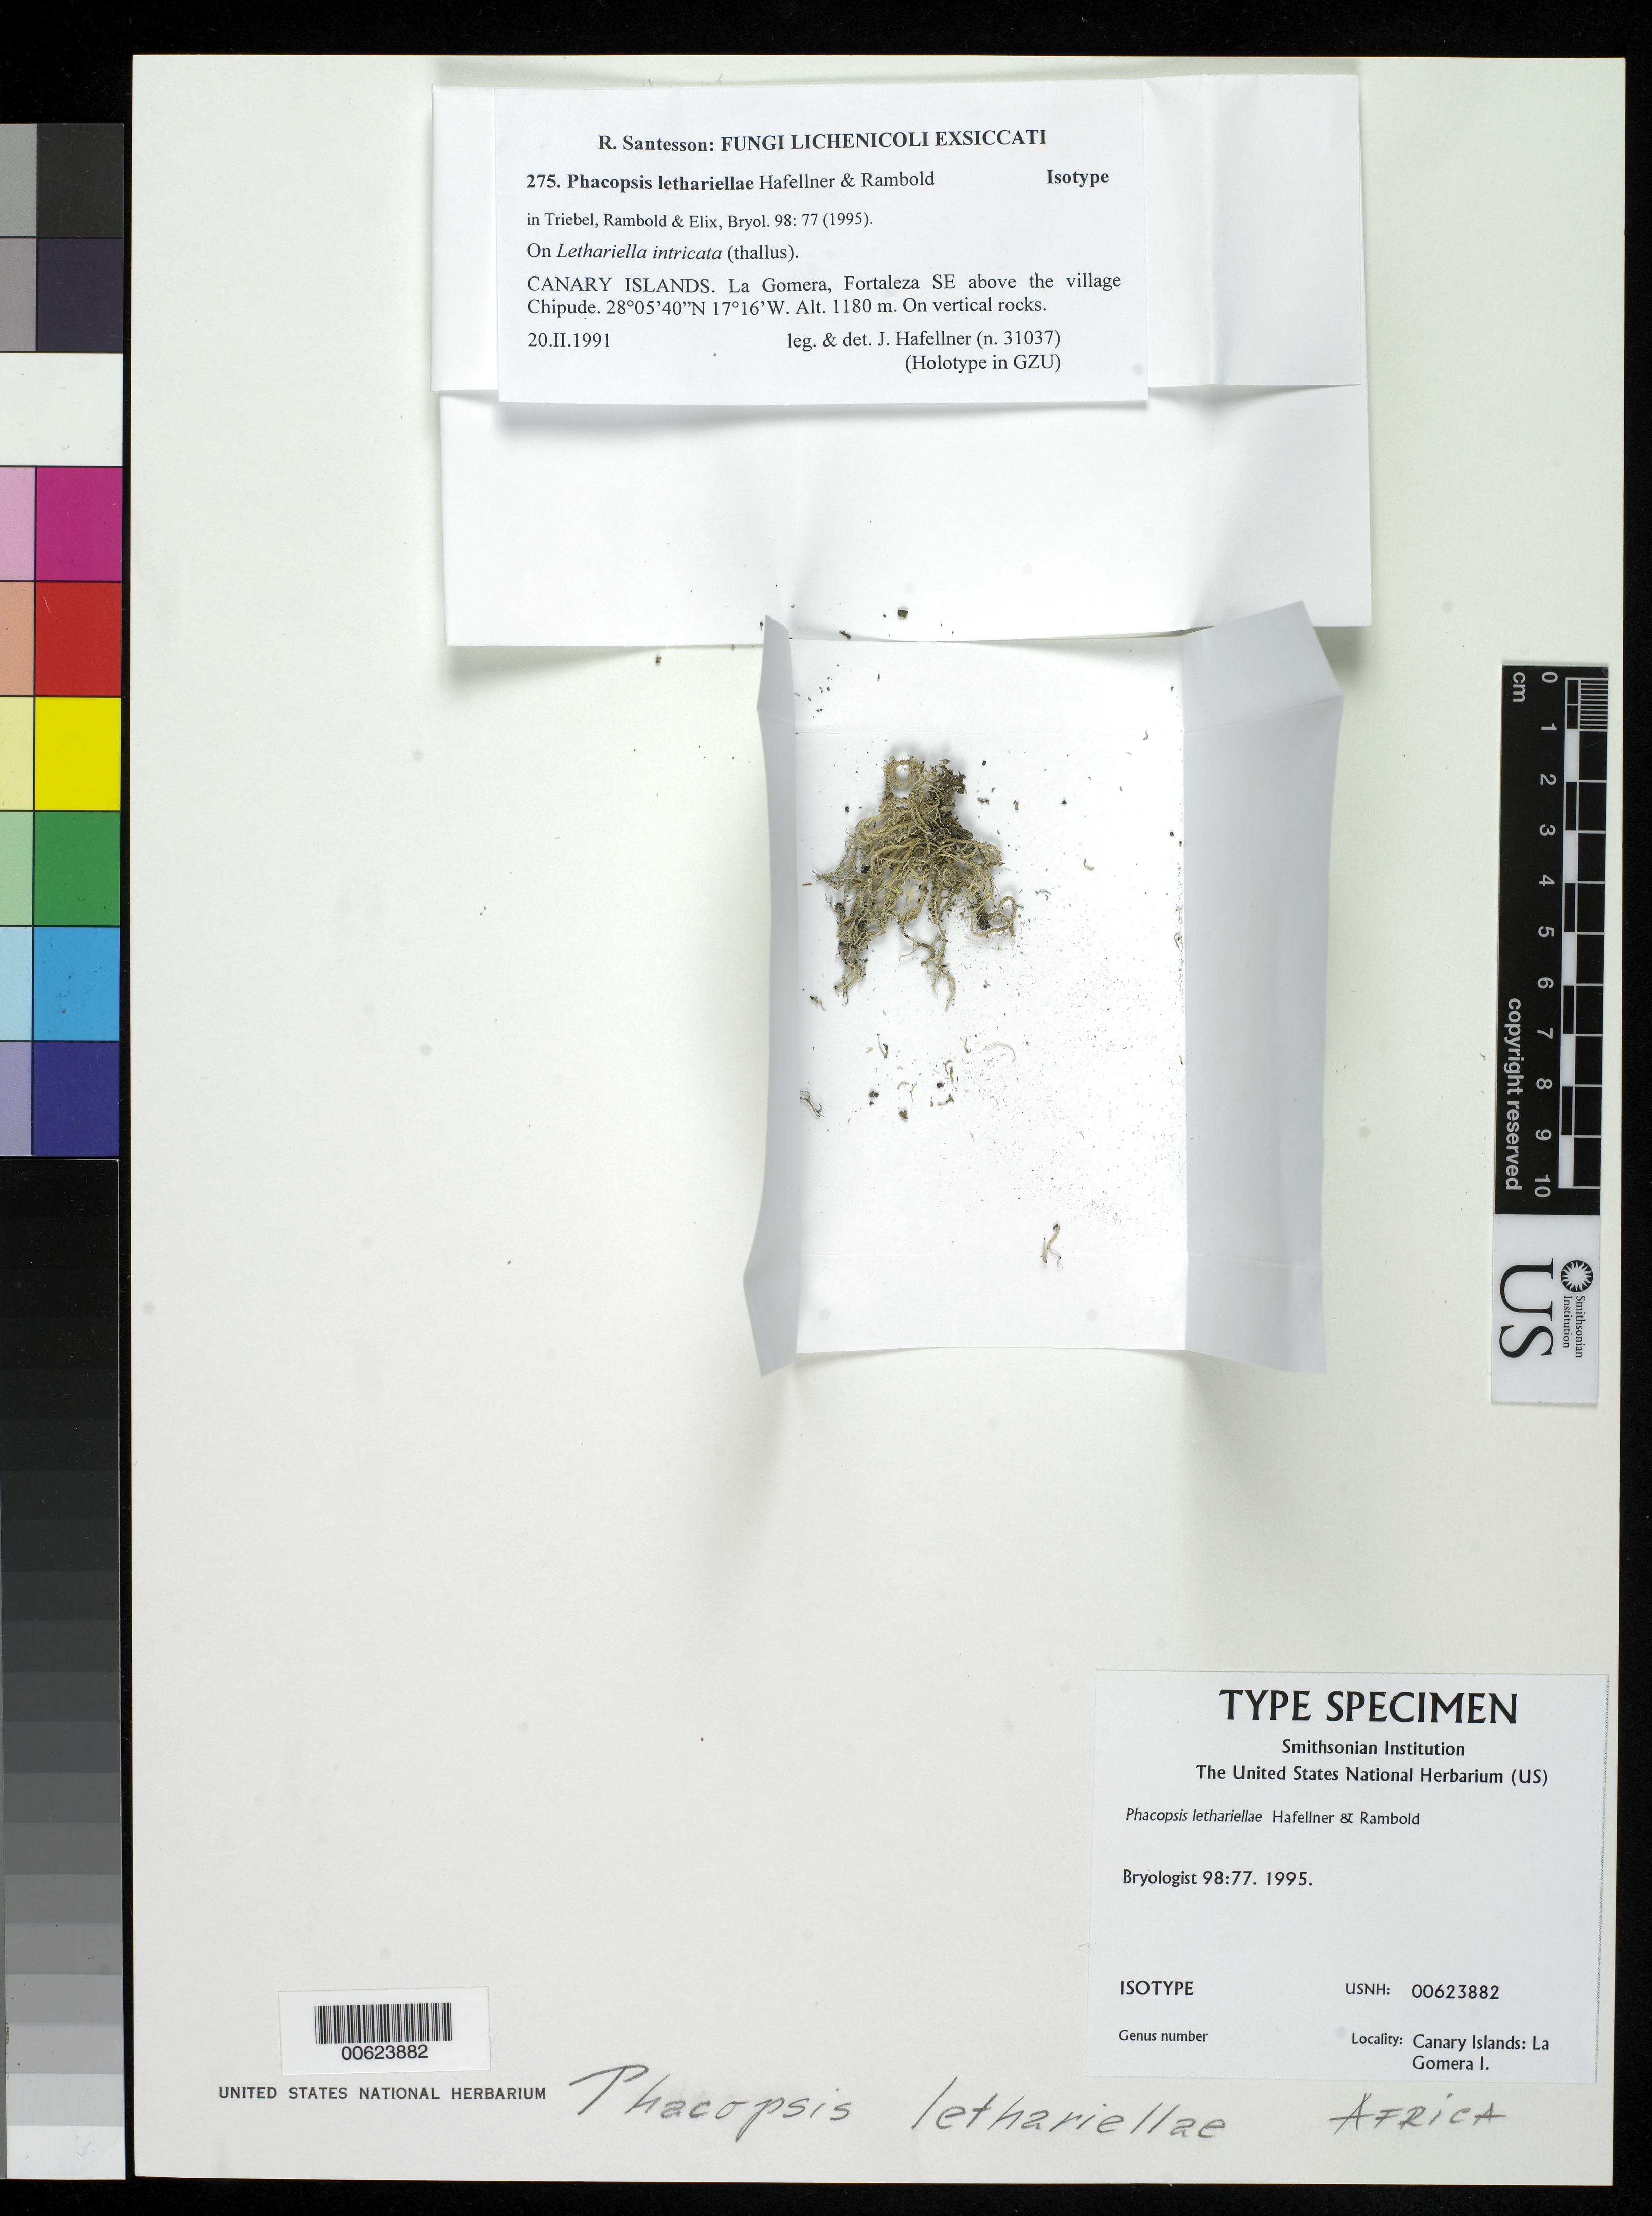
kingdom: Fungi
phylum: Ascomycota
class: Lecanoromycetes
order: Lecanorales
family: Parmeliaceae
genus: Phacopsis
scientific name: Phacopsis lethariellae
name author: Hafellner & Rambold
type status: Isotype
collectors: J. Hafellner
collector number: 31037 (Santesson Exs. 275)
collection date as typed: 20 Feb 1991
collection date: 1991-02-20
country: Spain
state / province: Canarias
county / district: Santa Cruz de Tenerife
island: Gomera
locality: Fortaleza SE above village of Chipude.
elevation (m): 1180